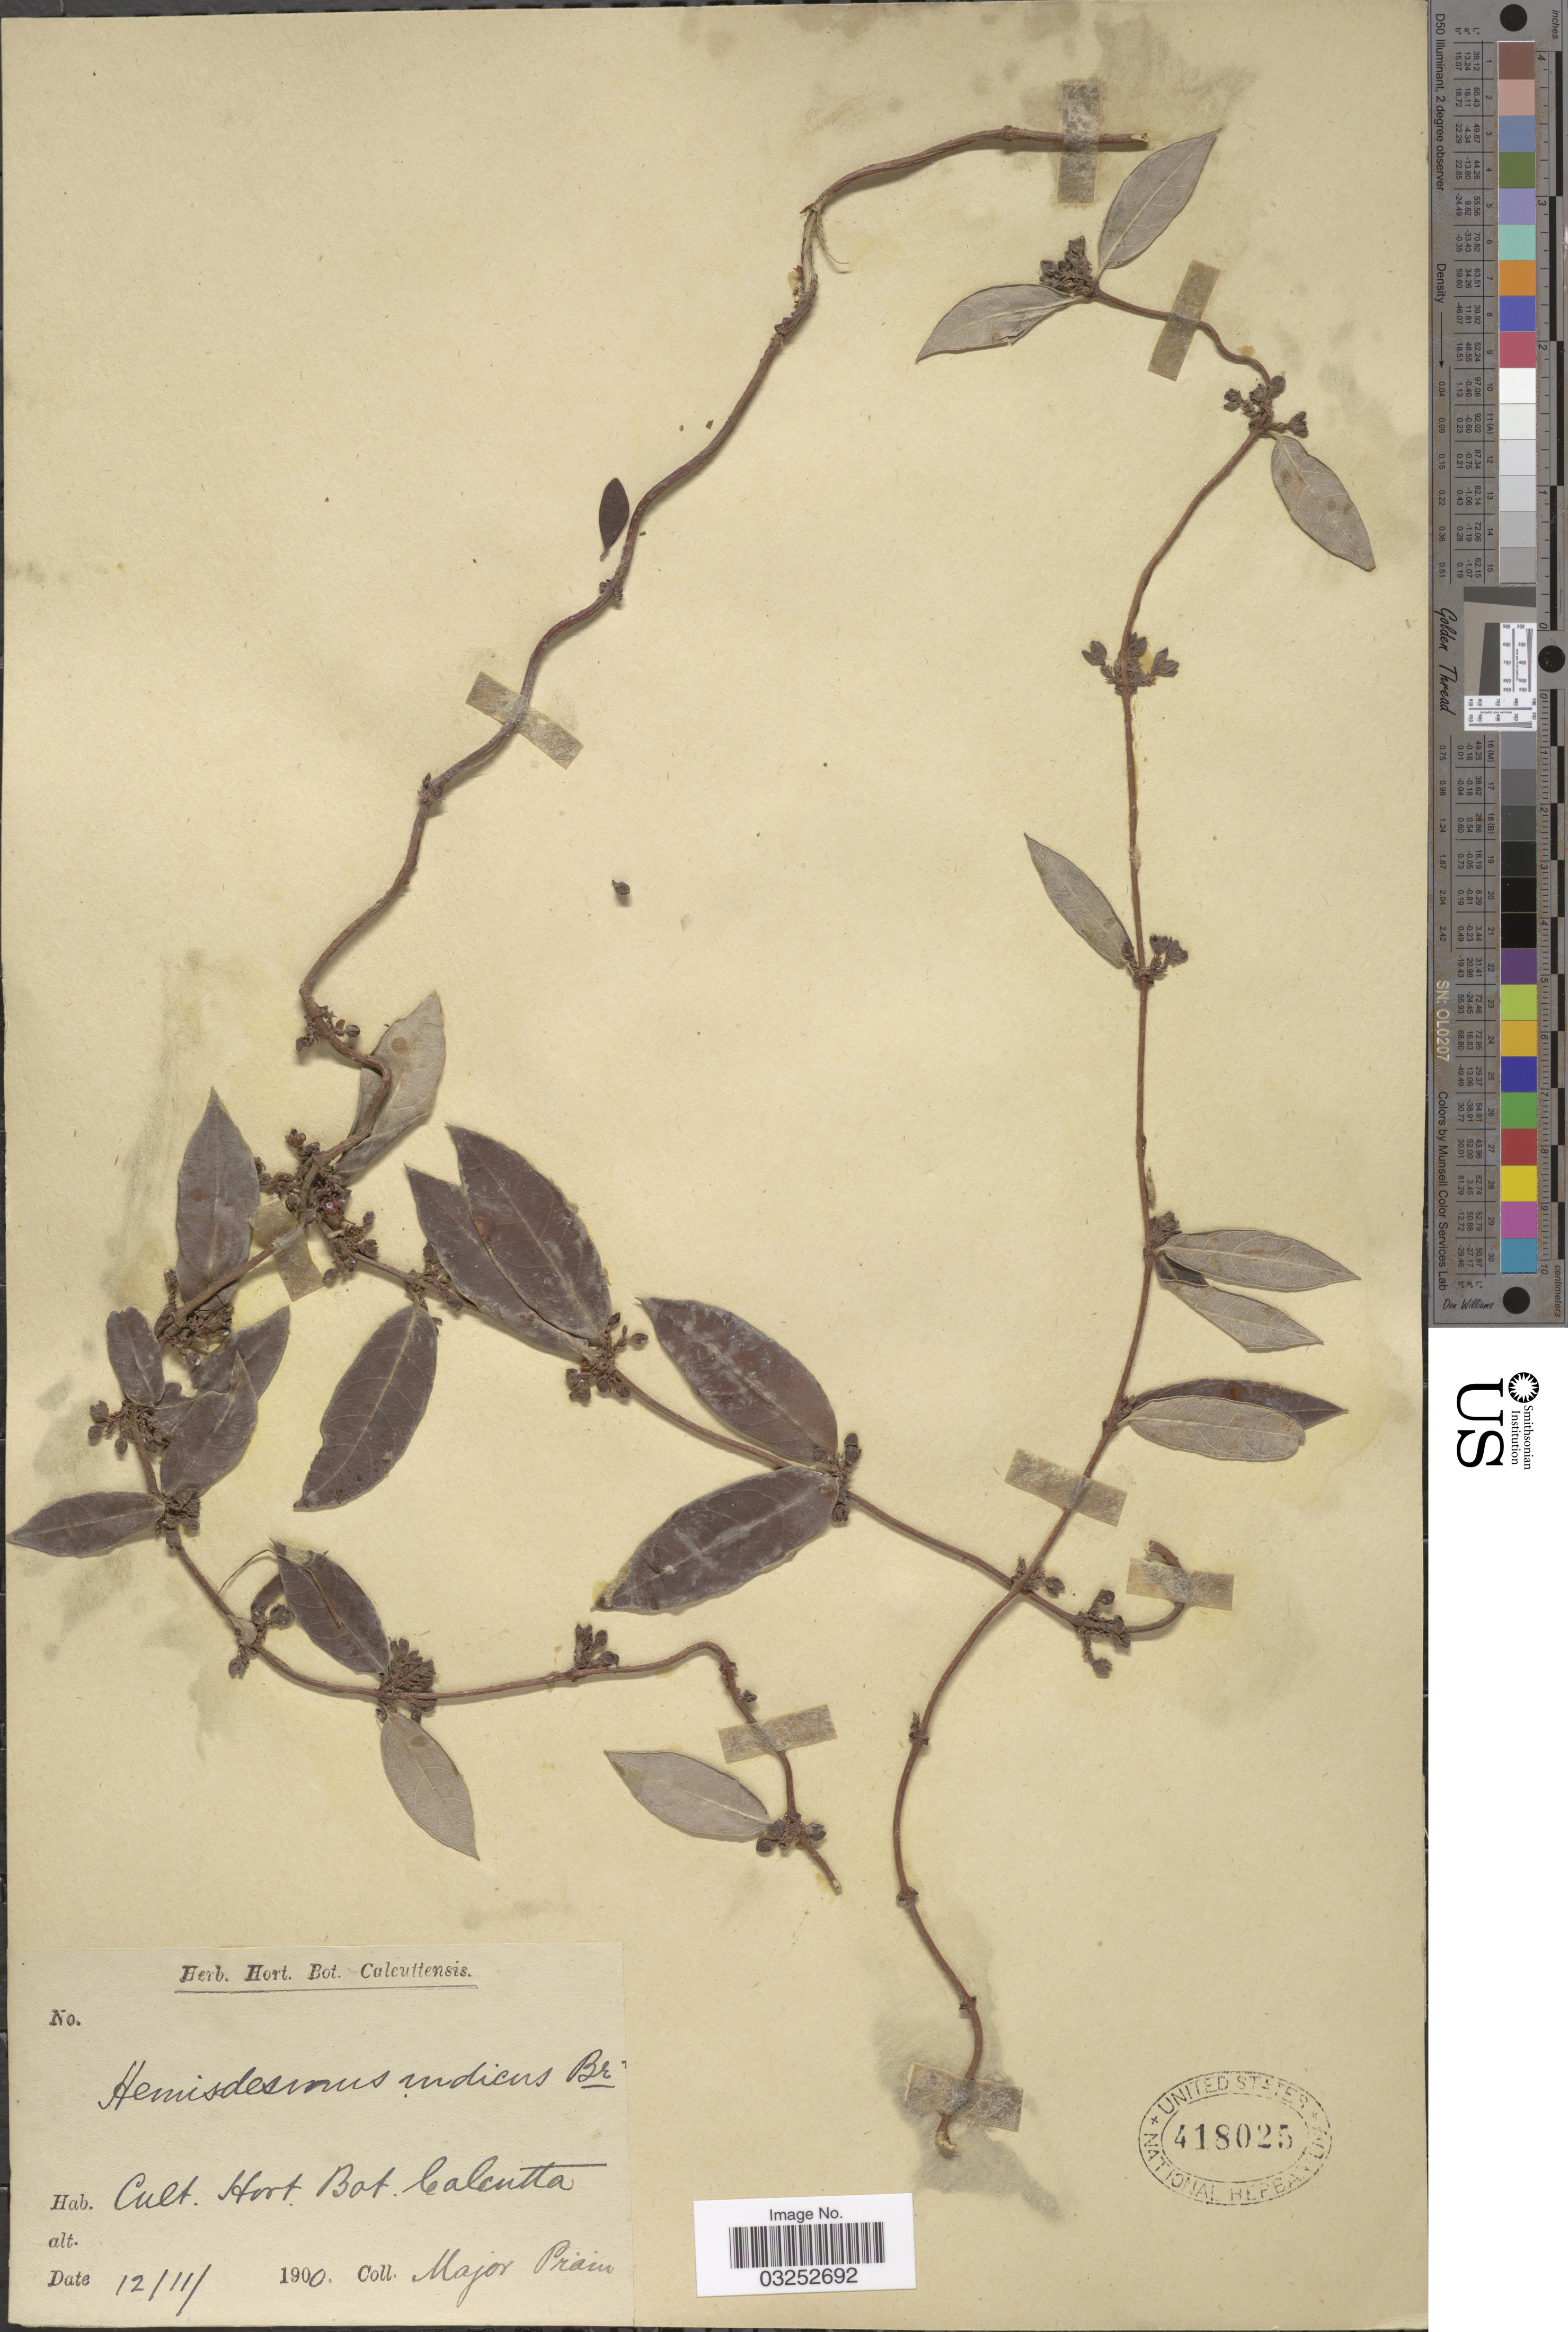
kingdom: Plantae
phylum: Tracheophyta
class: Magnoliopsida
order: Gentianales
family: Apocynaceae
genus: Hemidesmus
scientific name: Hemidesmus indicus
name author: (L.) R. Br. ex Schult.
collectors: -- Prain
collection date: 1900-11-12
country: India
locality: Cult. Hort. Bot. Calcutta.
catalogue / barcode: US 418025